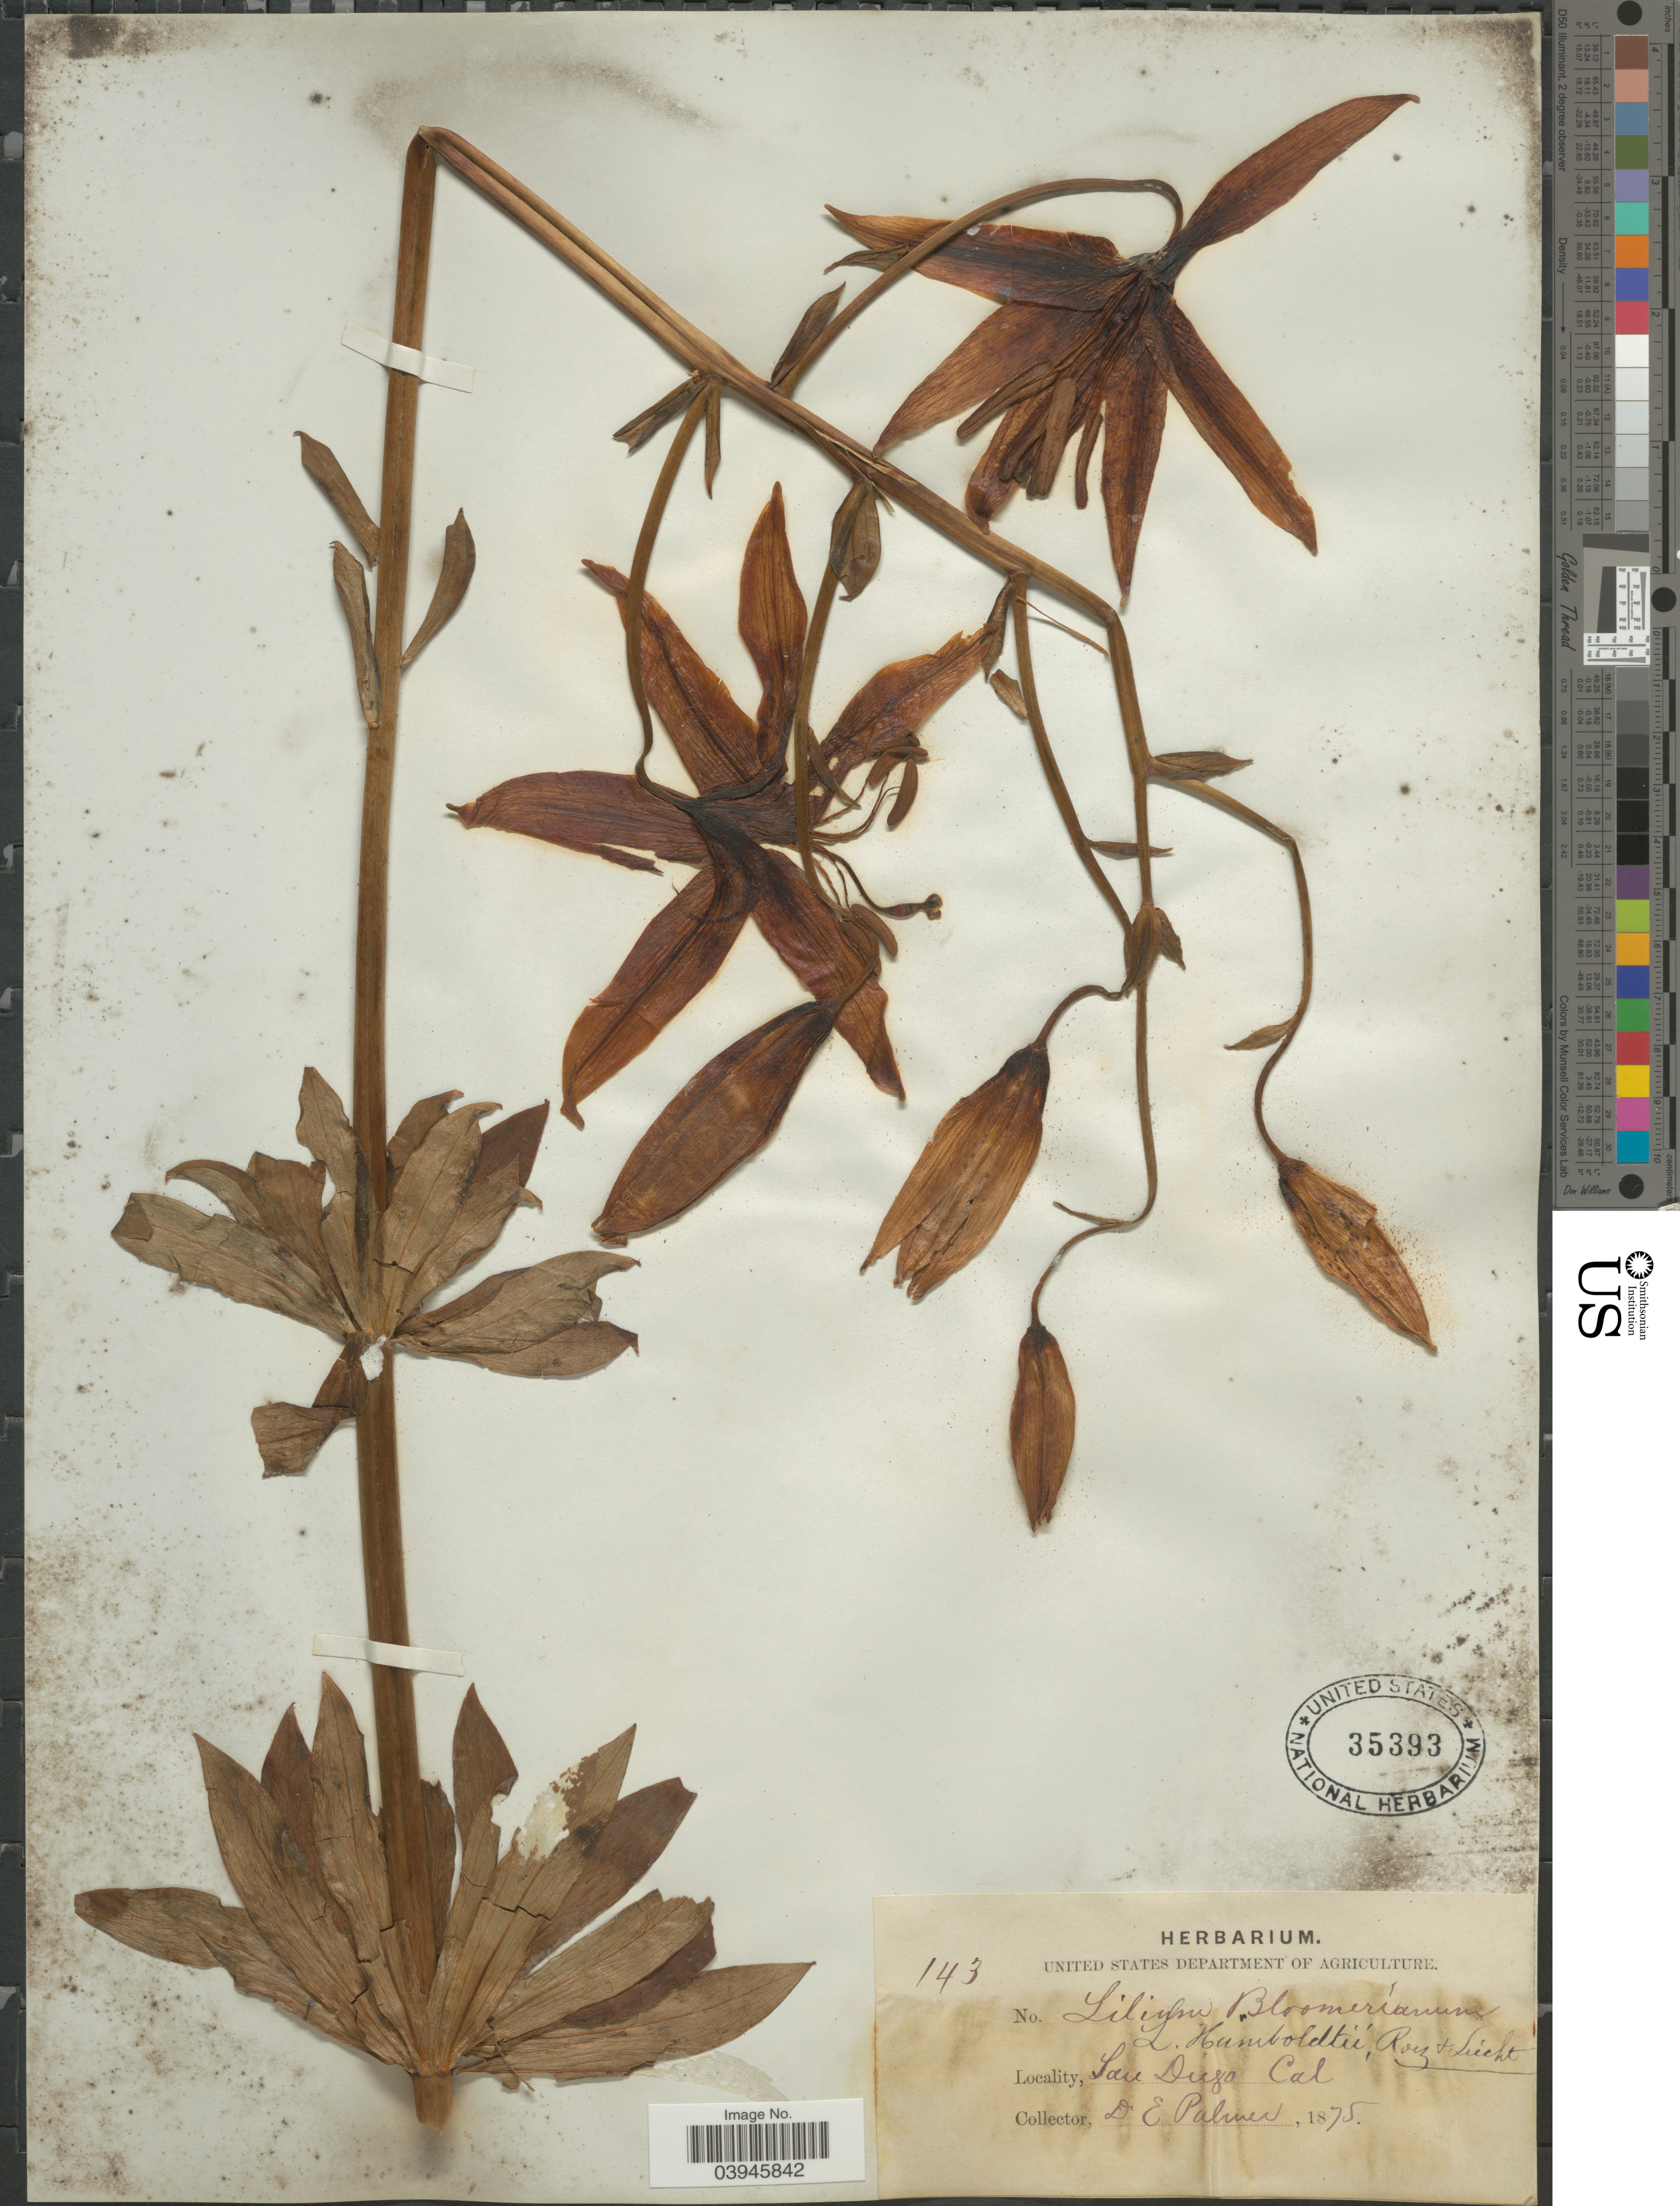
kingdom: Plantae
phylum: Tracheophyta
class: Liliopsida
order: Liliales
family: Liliaceae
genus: Lilium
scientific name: Lilium humboldtii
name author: Roezl & Leichtlin ex Duch.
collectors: E. Palmer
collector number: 143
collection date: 1875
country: United States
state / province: California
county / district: San Diego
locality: San Diego.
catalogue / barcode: US 35393